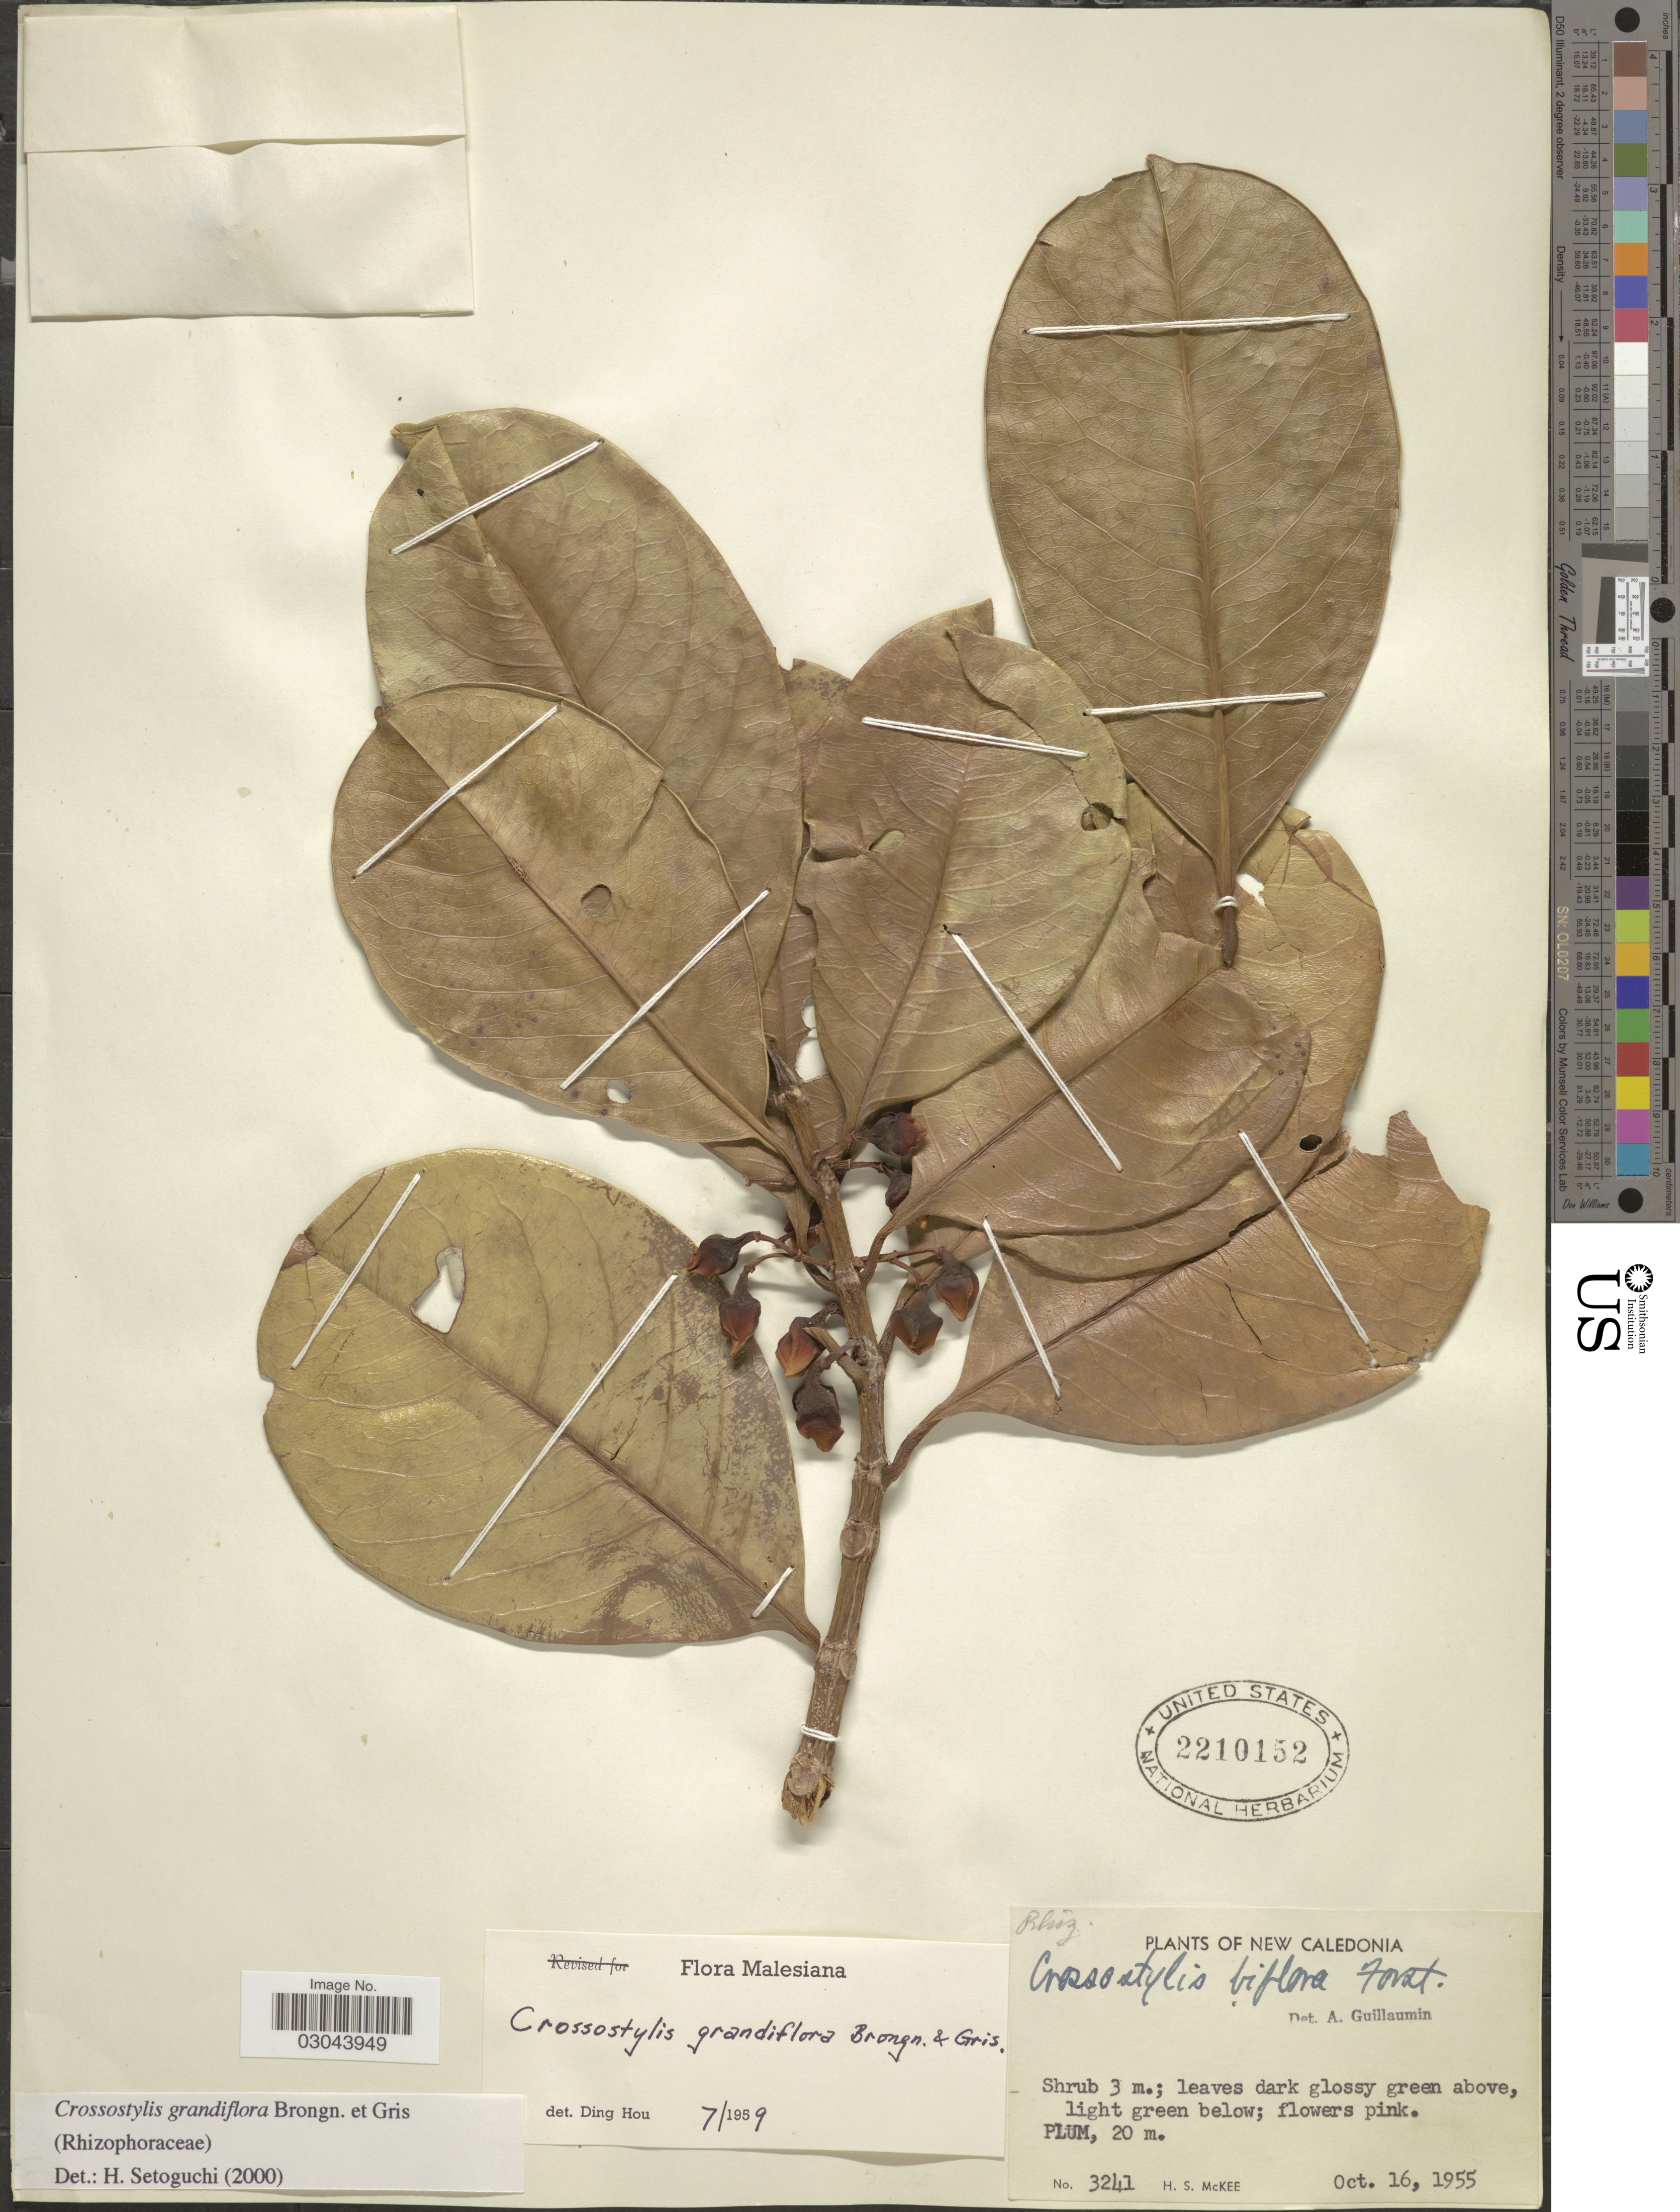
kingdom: Plantae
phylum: Tracheophyta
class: Magnoliopsida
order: Malpighiales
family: Rhizophoraceae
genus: Crossostylis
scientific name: Crossostylis grandiflora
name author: Pancher ex Brongn. & Gris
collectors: H. S. McKee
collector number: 3241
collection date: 1955-10-16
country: New Caledonia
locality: PLUM.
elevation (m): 20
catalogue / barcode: US 2210152